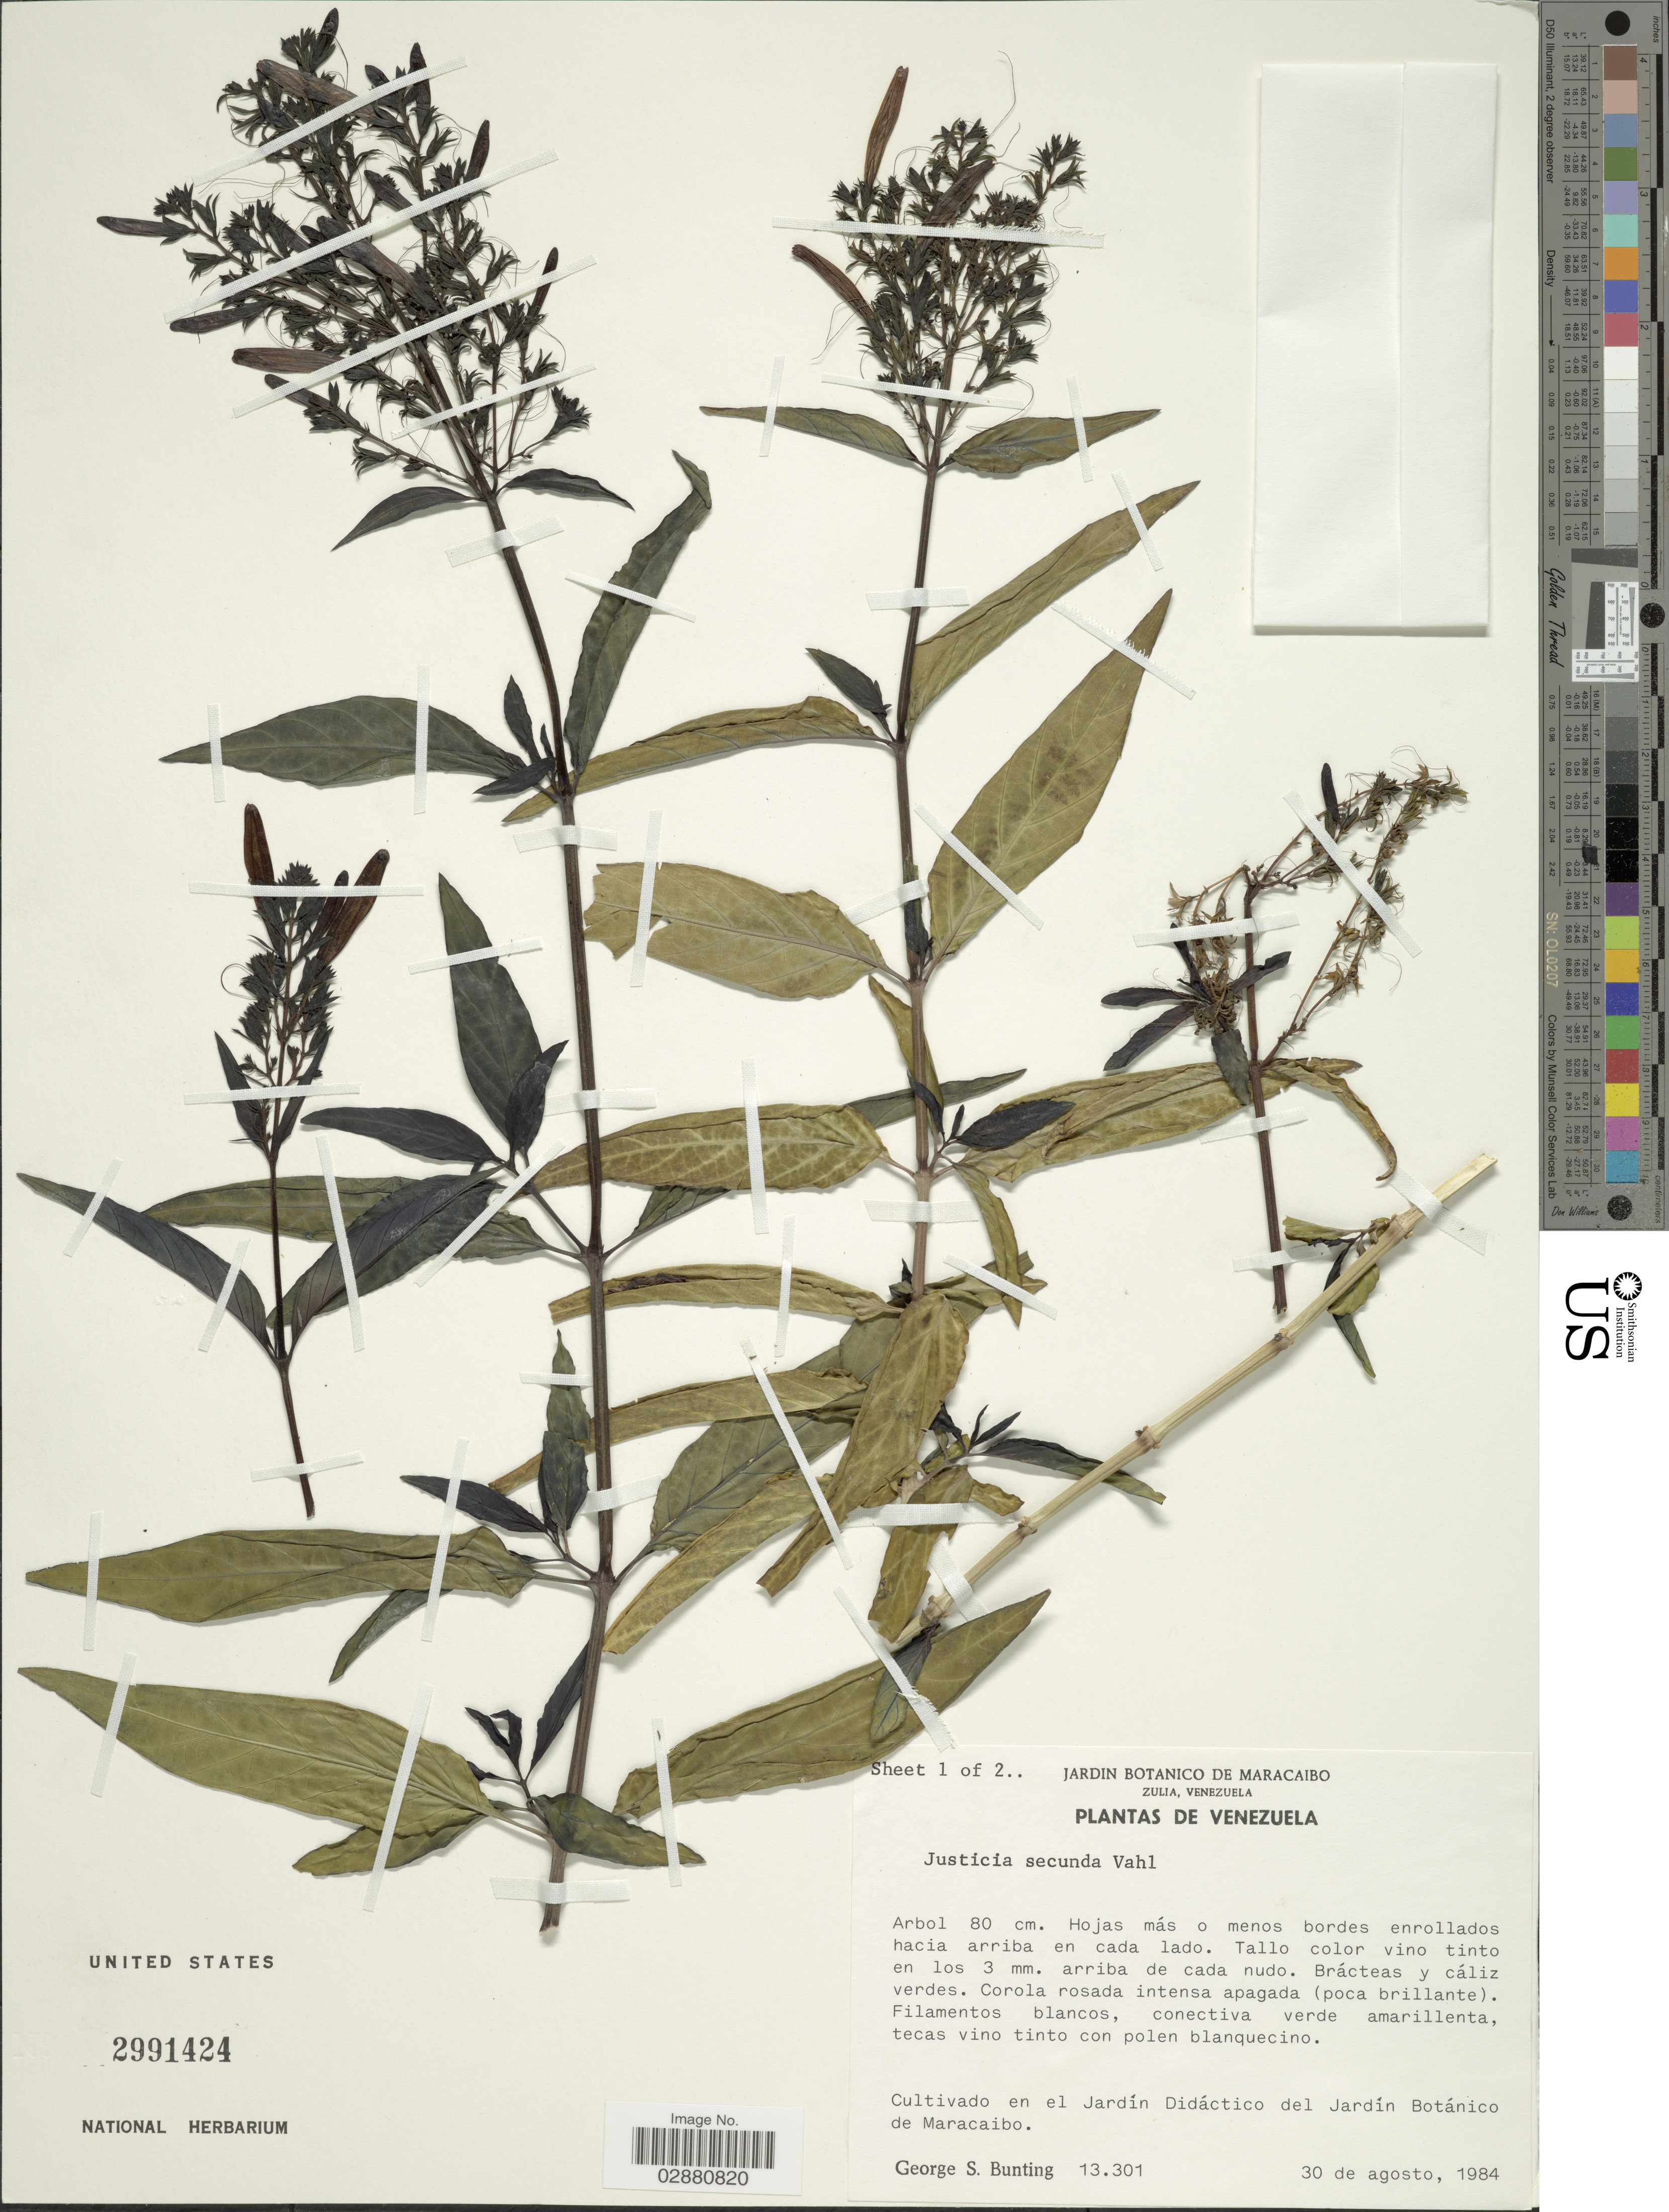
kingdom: Plantae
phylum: Tracheophyta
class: Magnoliopsida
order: Lamiales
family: Acanthaceae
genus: Justicia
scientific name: Justicia secunda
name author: Vahl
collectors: G. S. Bunting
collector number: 13301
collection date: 1984-08-30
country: Venezuela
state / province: Zulia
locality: Cultivado en el Jardín Didáctico del Jardín Botánico de Maracaibo.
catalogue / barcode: US 2991424